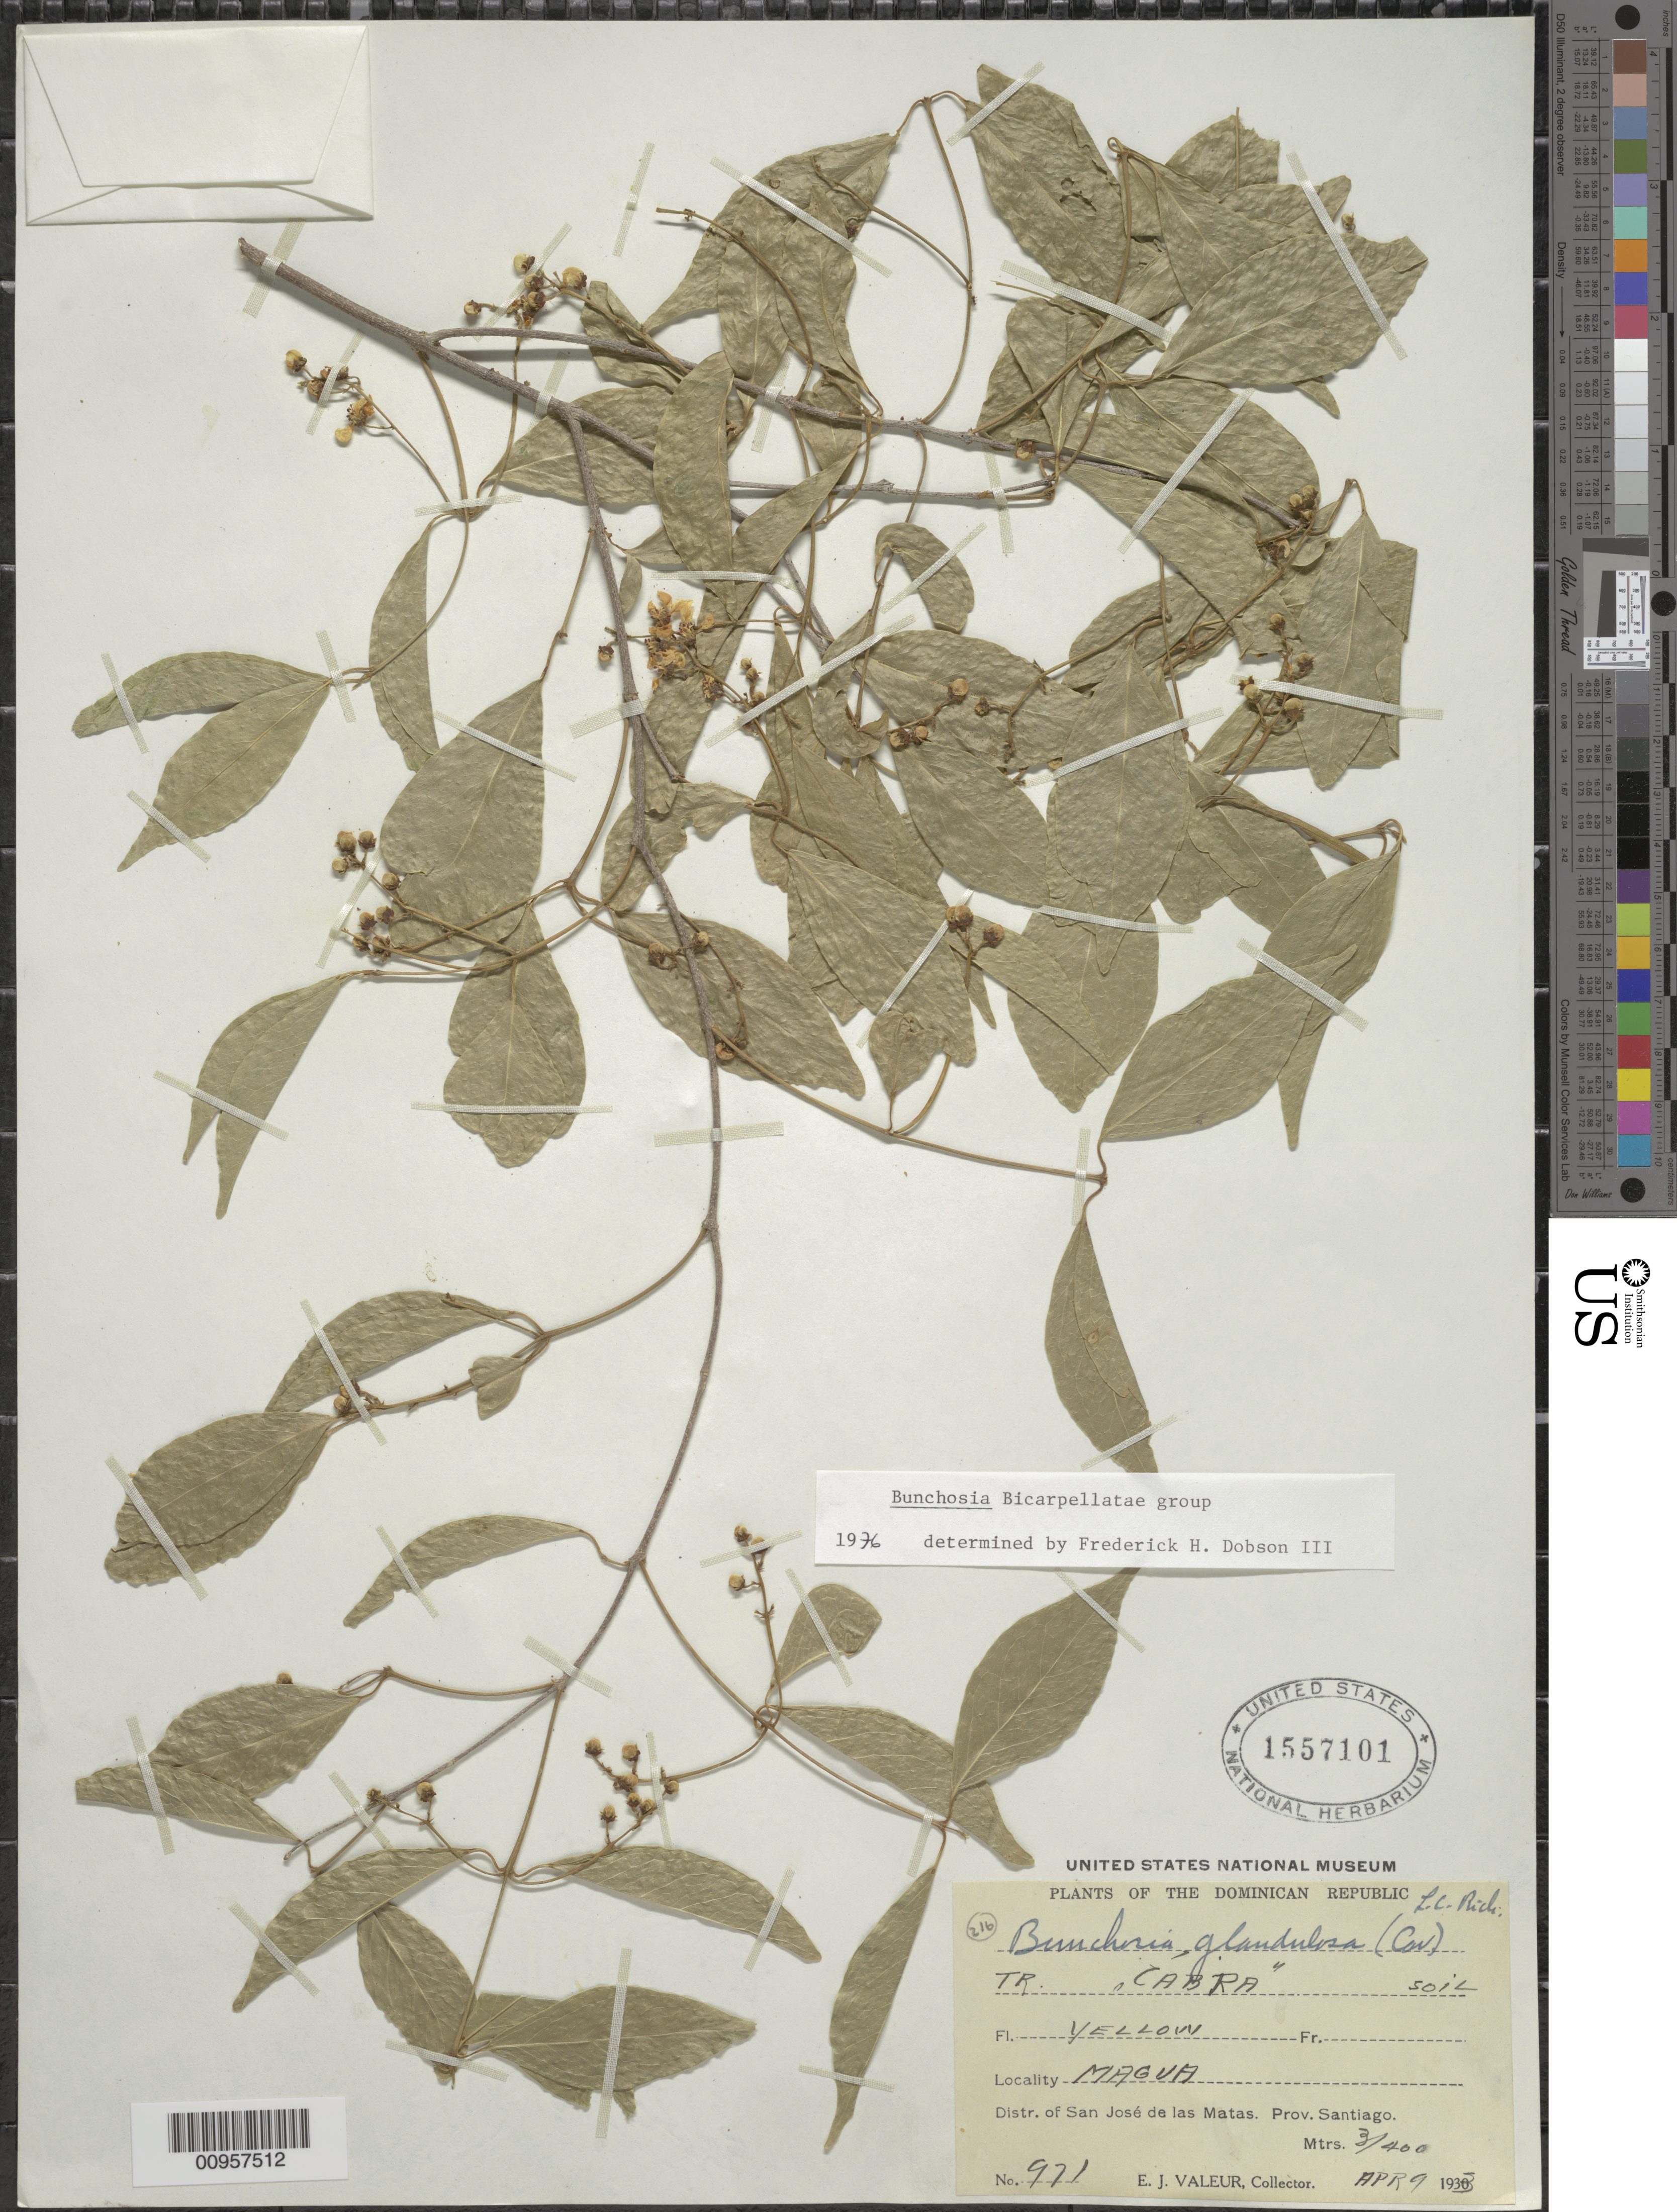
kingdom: Plantae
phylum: Tracheophyta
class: Magnoliopsida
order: Malpighiales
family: Malpighiaceae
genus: Bunchosia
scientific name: Bunchosia glandulosa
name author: (Cav.) DC.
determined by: Dobson, Frederick H.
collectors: E. Valeur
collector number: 971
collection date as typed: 09 Apr 1933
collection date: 1933-04-09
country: Dominican Republic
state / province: Santiago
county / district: San José de las Matas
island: Hispaniola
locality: Magua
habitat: Soil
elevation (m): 300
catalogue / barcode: US 1557101